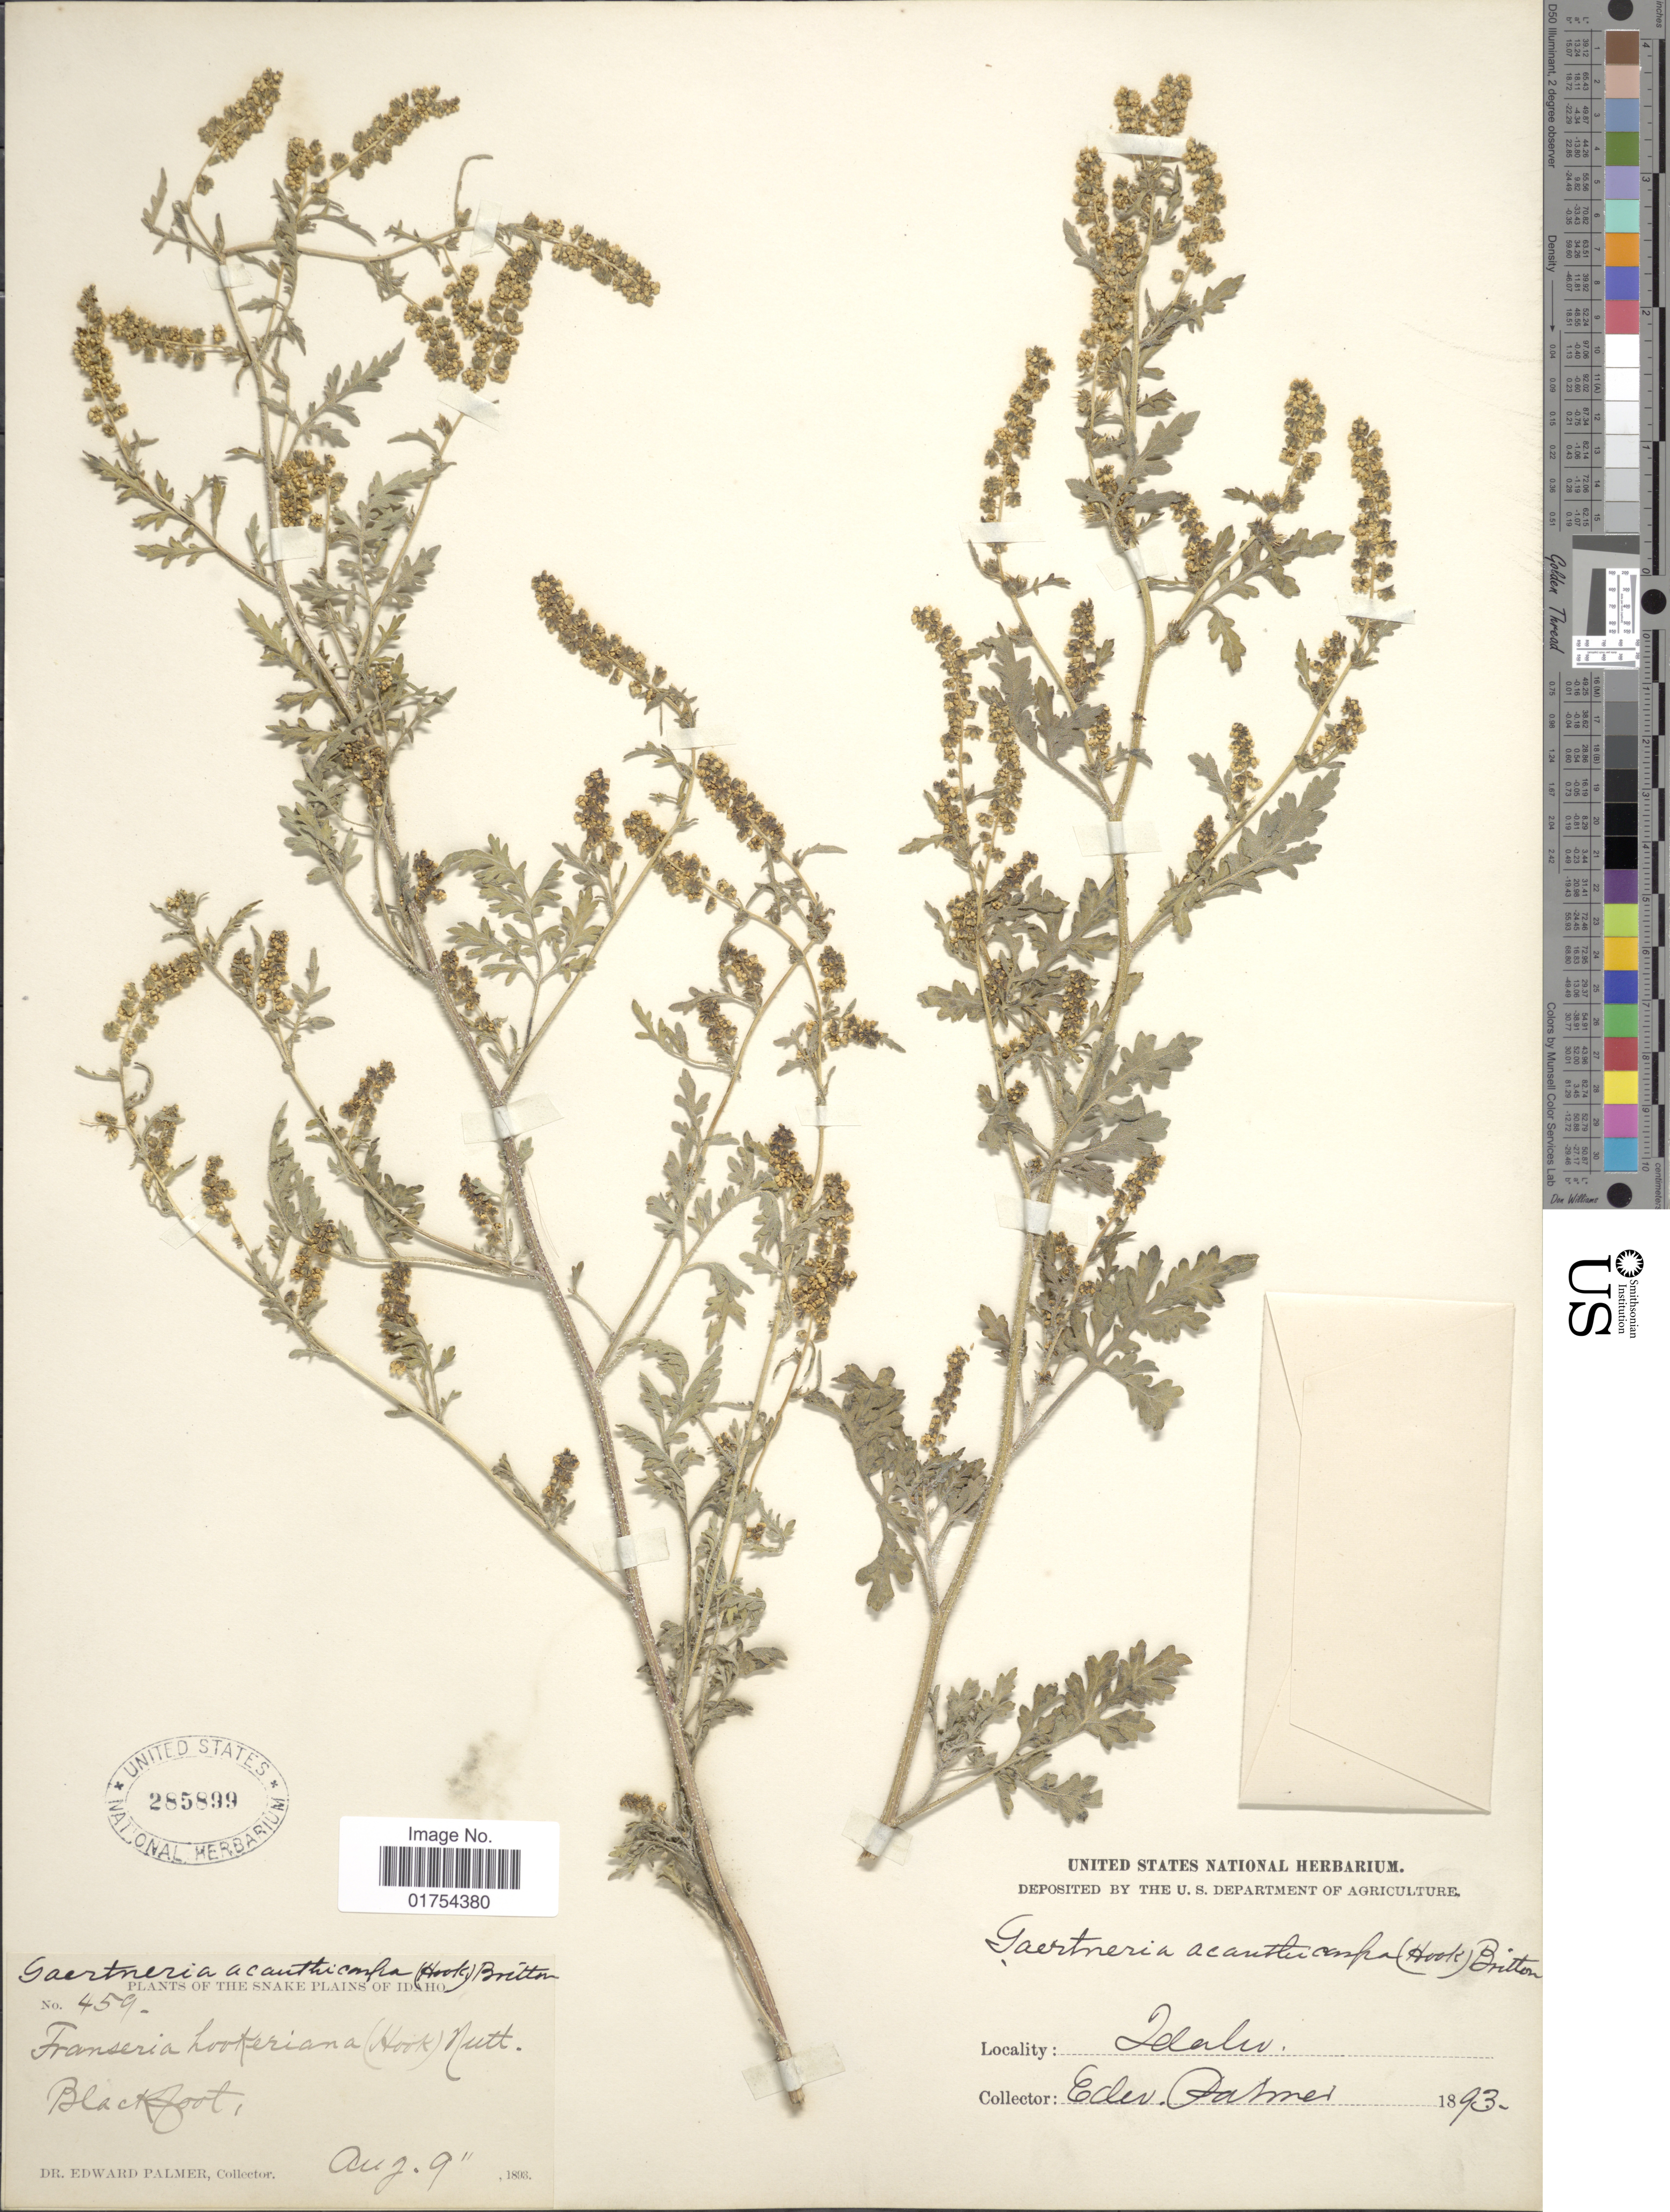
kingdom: Plantae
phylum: Tracheophyta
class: Magnoliopsida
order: Asterales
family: Asteraceae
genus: Franseria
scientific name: Franseria acanthicarpa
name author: Coville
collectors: E. Palmer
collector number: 459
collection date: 1893-08-09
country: United States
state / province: Idaho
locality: Snake Plains, Blackfoot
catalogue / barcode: US 285899